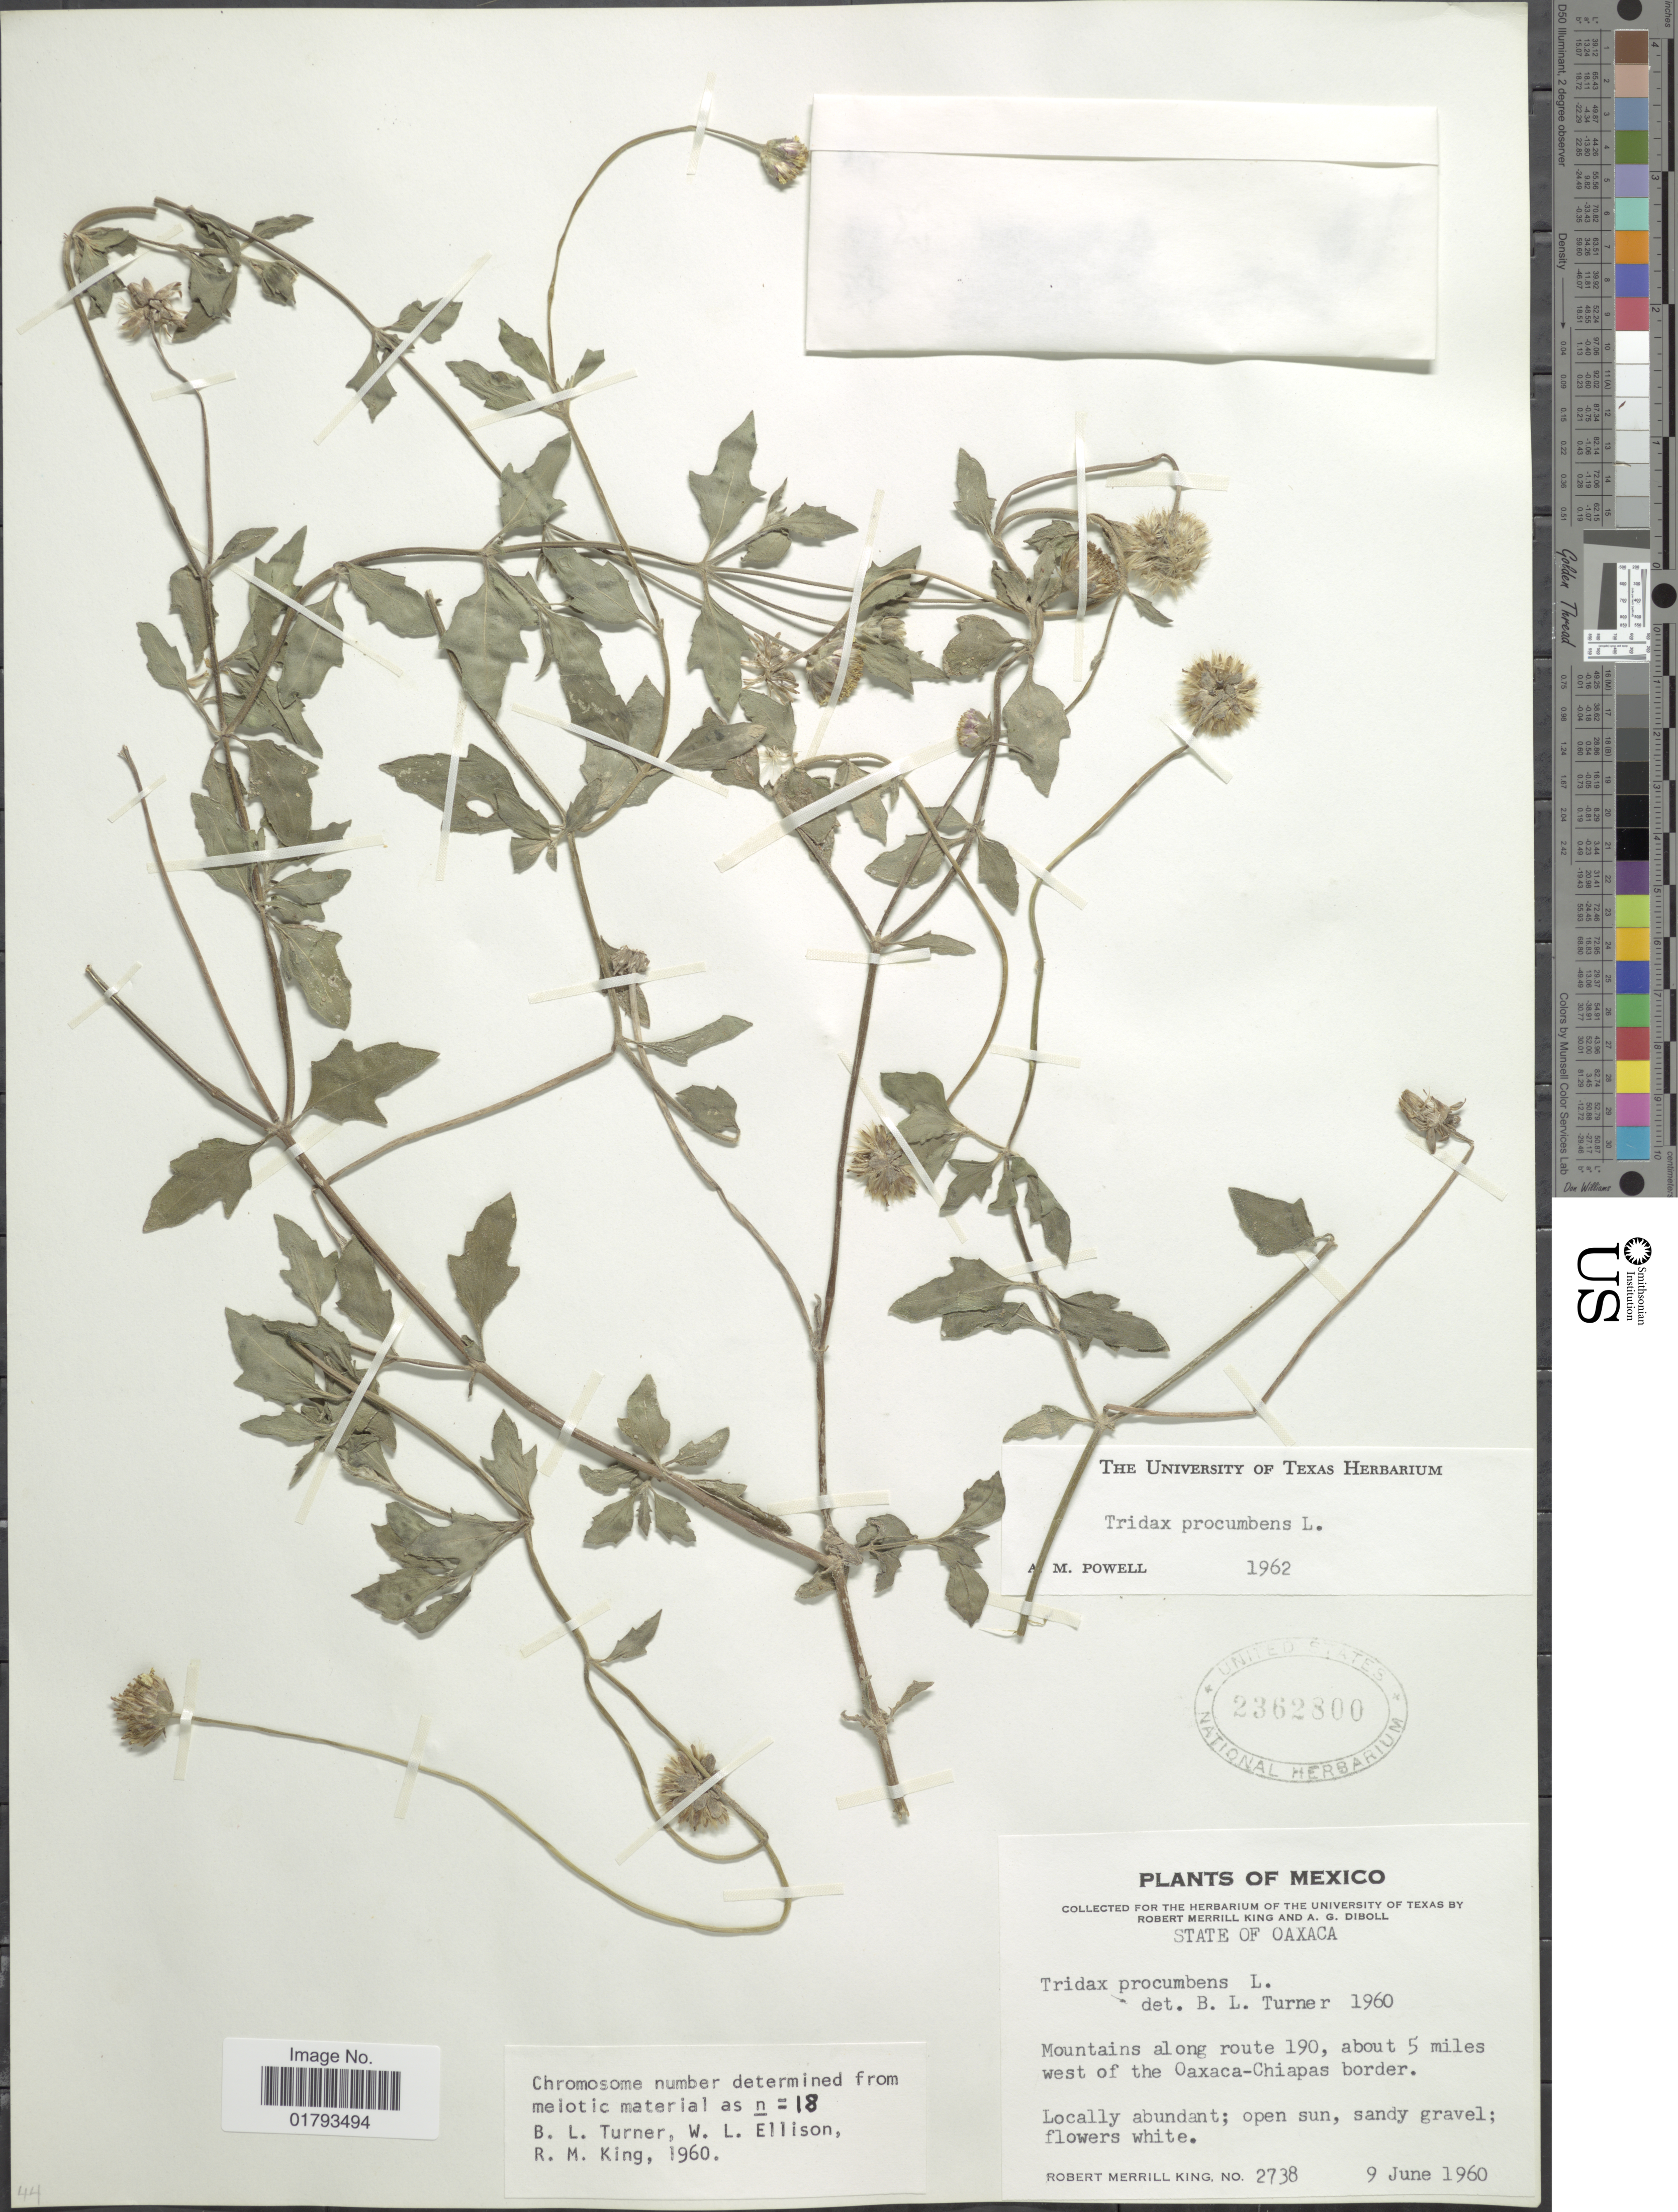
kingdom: Plantae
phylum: Tracheophyta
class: Magnoliopsida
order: Asterales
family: Asteraceae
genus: Tridax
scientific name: Tridax procumbens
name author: L.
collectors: R. M. King & A. Diboll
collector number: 2738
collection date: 1960-06-09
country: Mexico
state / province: Oaxaca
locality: State of Oaxaca. Mountains along route 190, about 5 miles west of the Oaxaca -Chiapas border.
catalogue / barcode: US 2362800